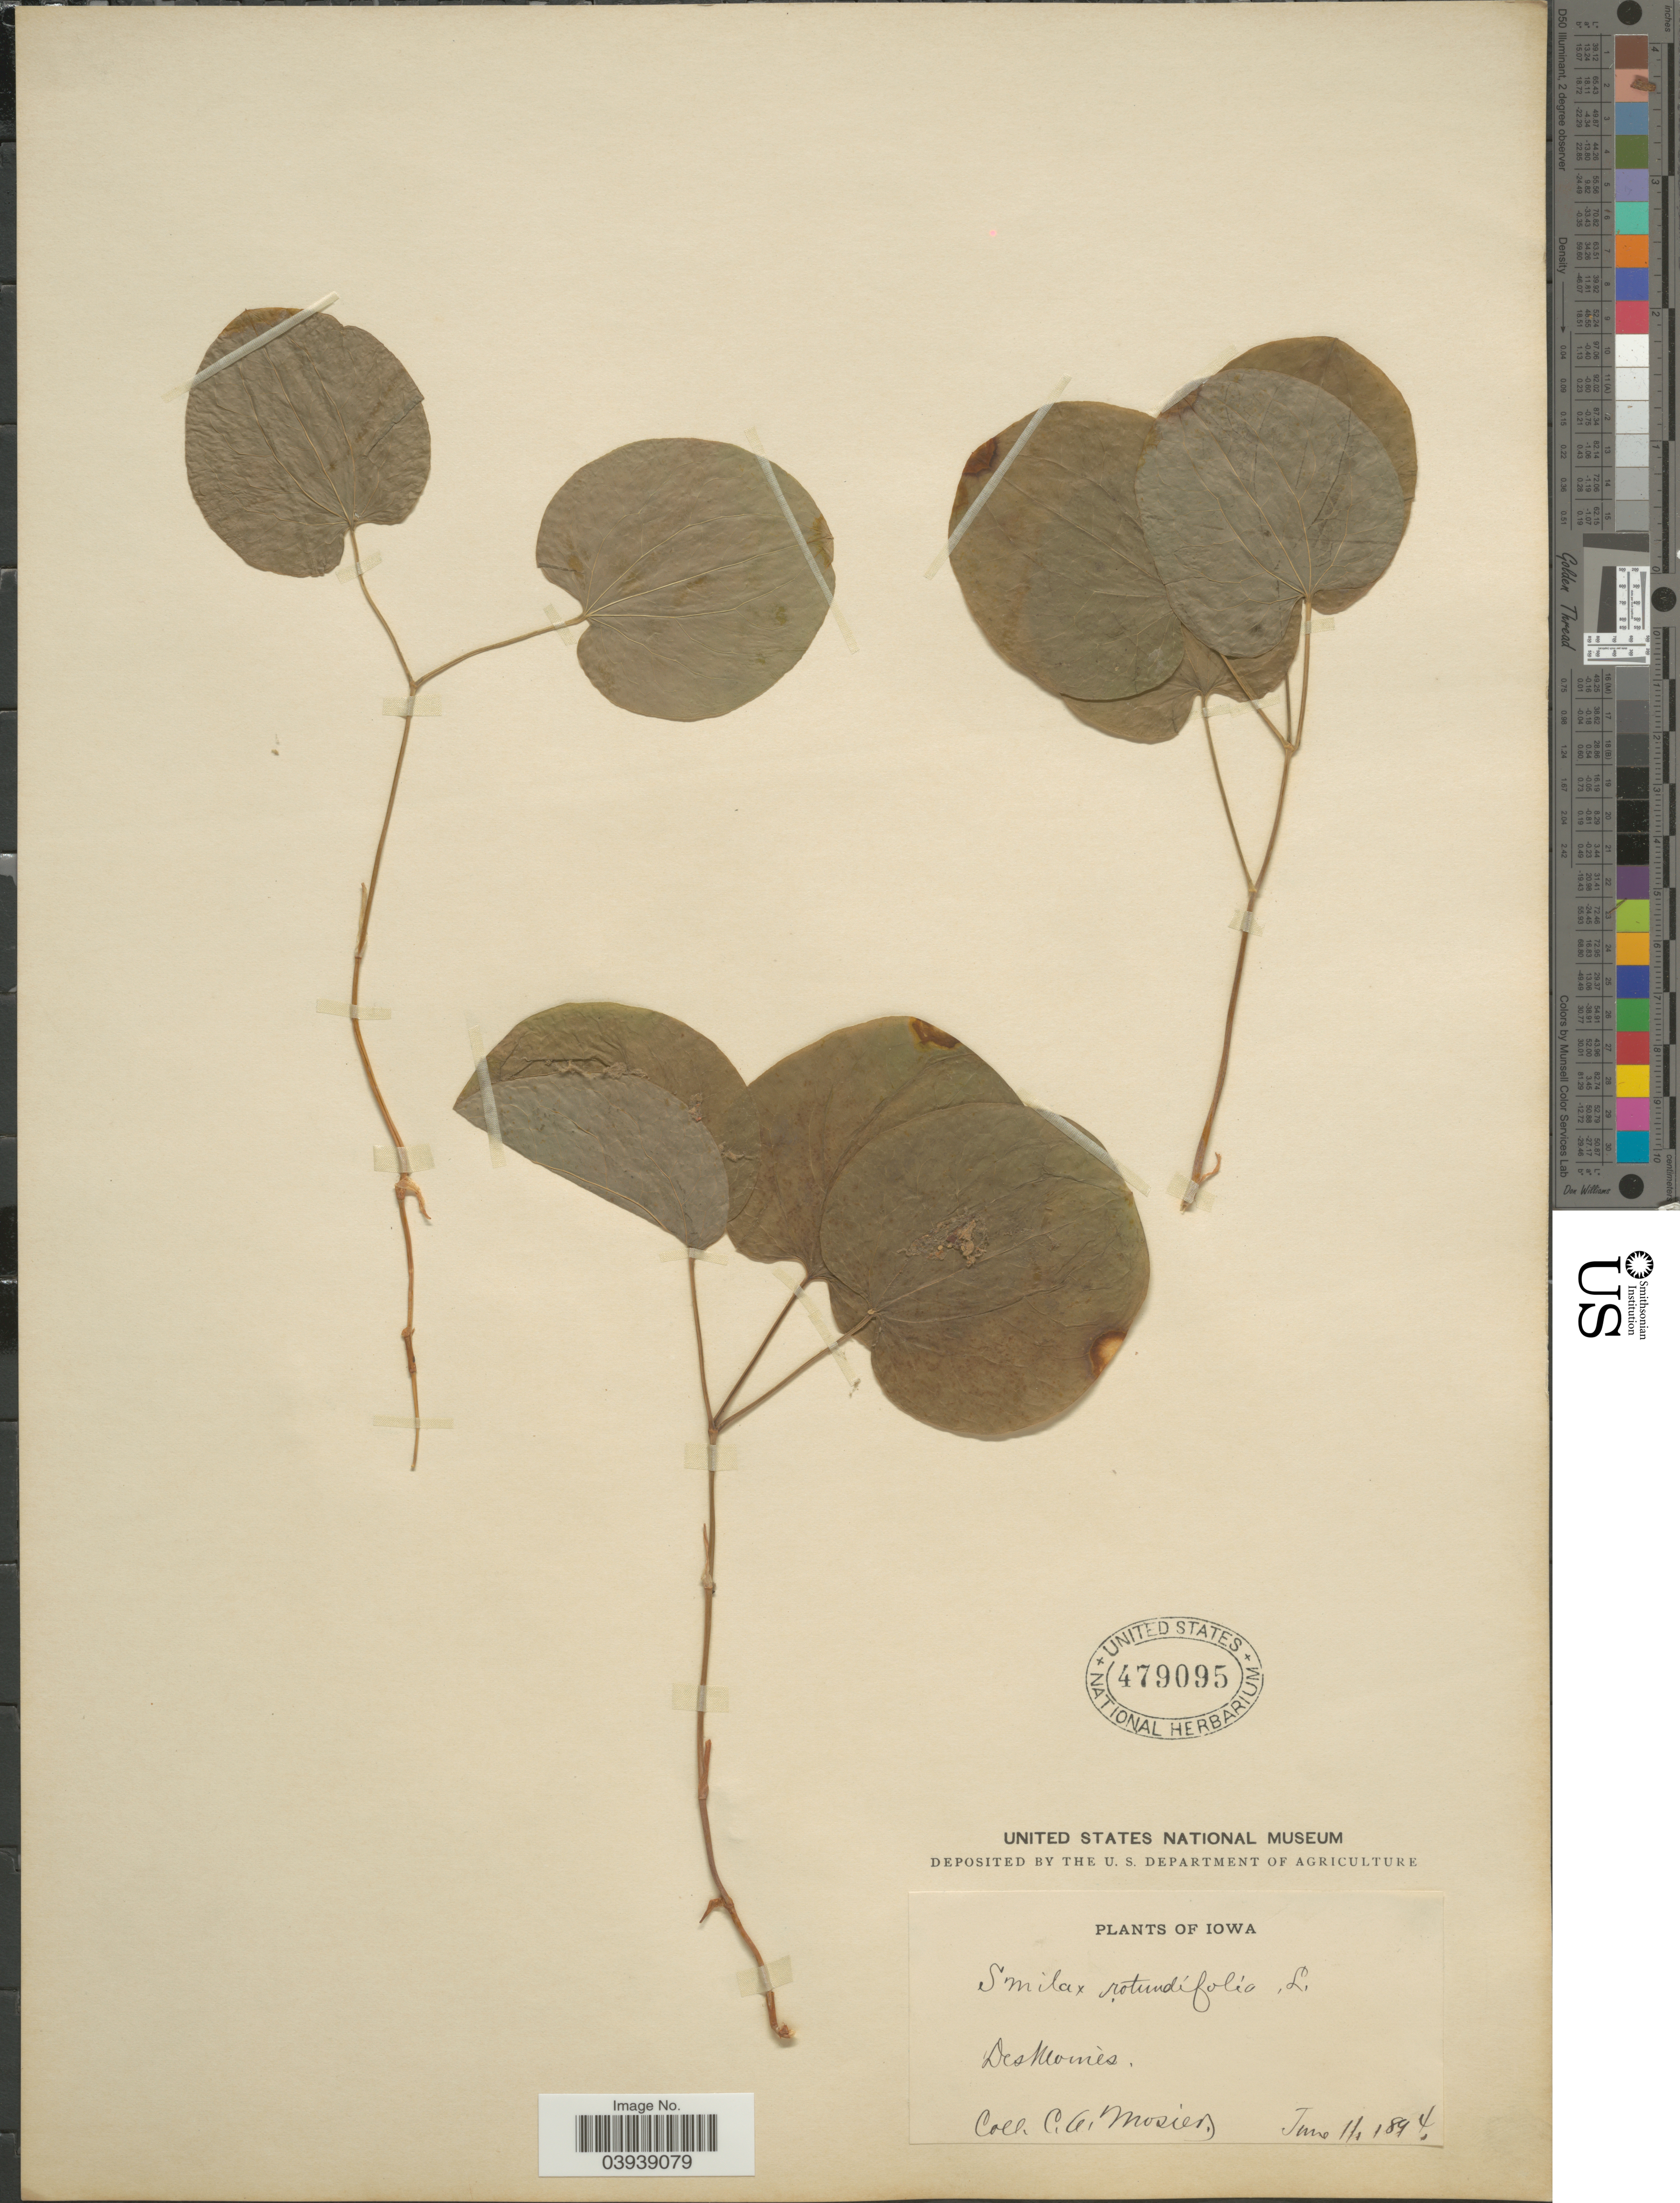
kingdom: Plantae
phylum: Tracheophyta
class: Liliopsida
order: Liliales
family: Smilacaceae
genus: Smilax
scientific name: Smilax rotundifolia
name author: L.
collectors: C. A. Mosier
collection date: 1894-06-11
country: United States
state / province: Iowa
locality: Des Moines.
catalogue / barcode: US 479095